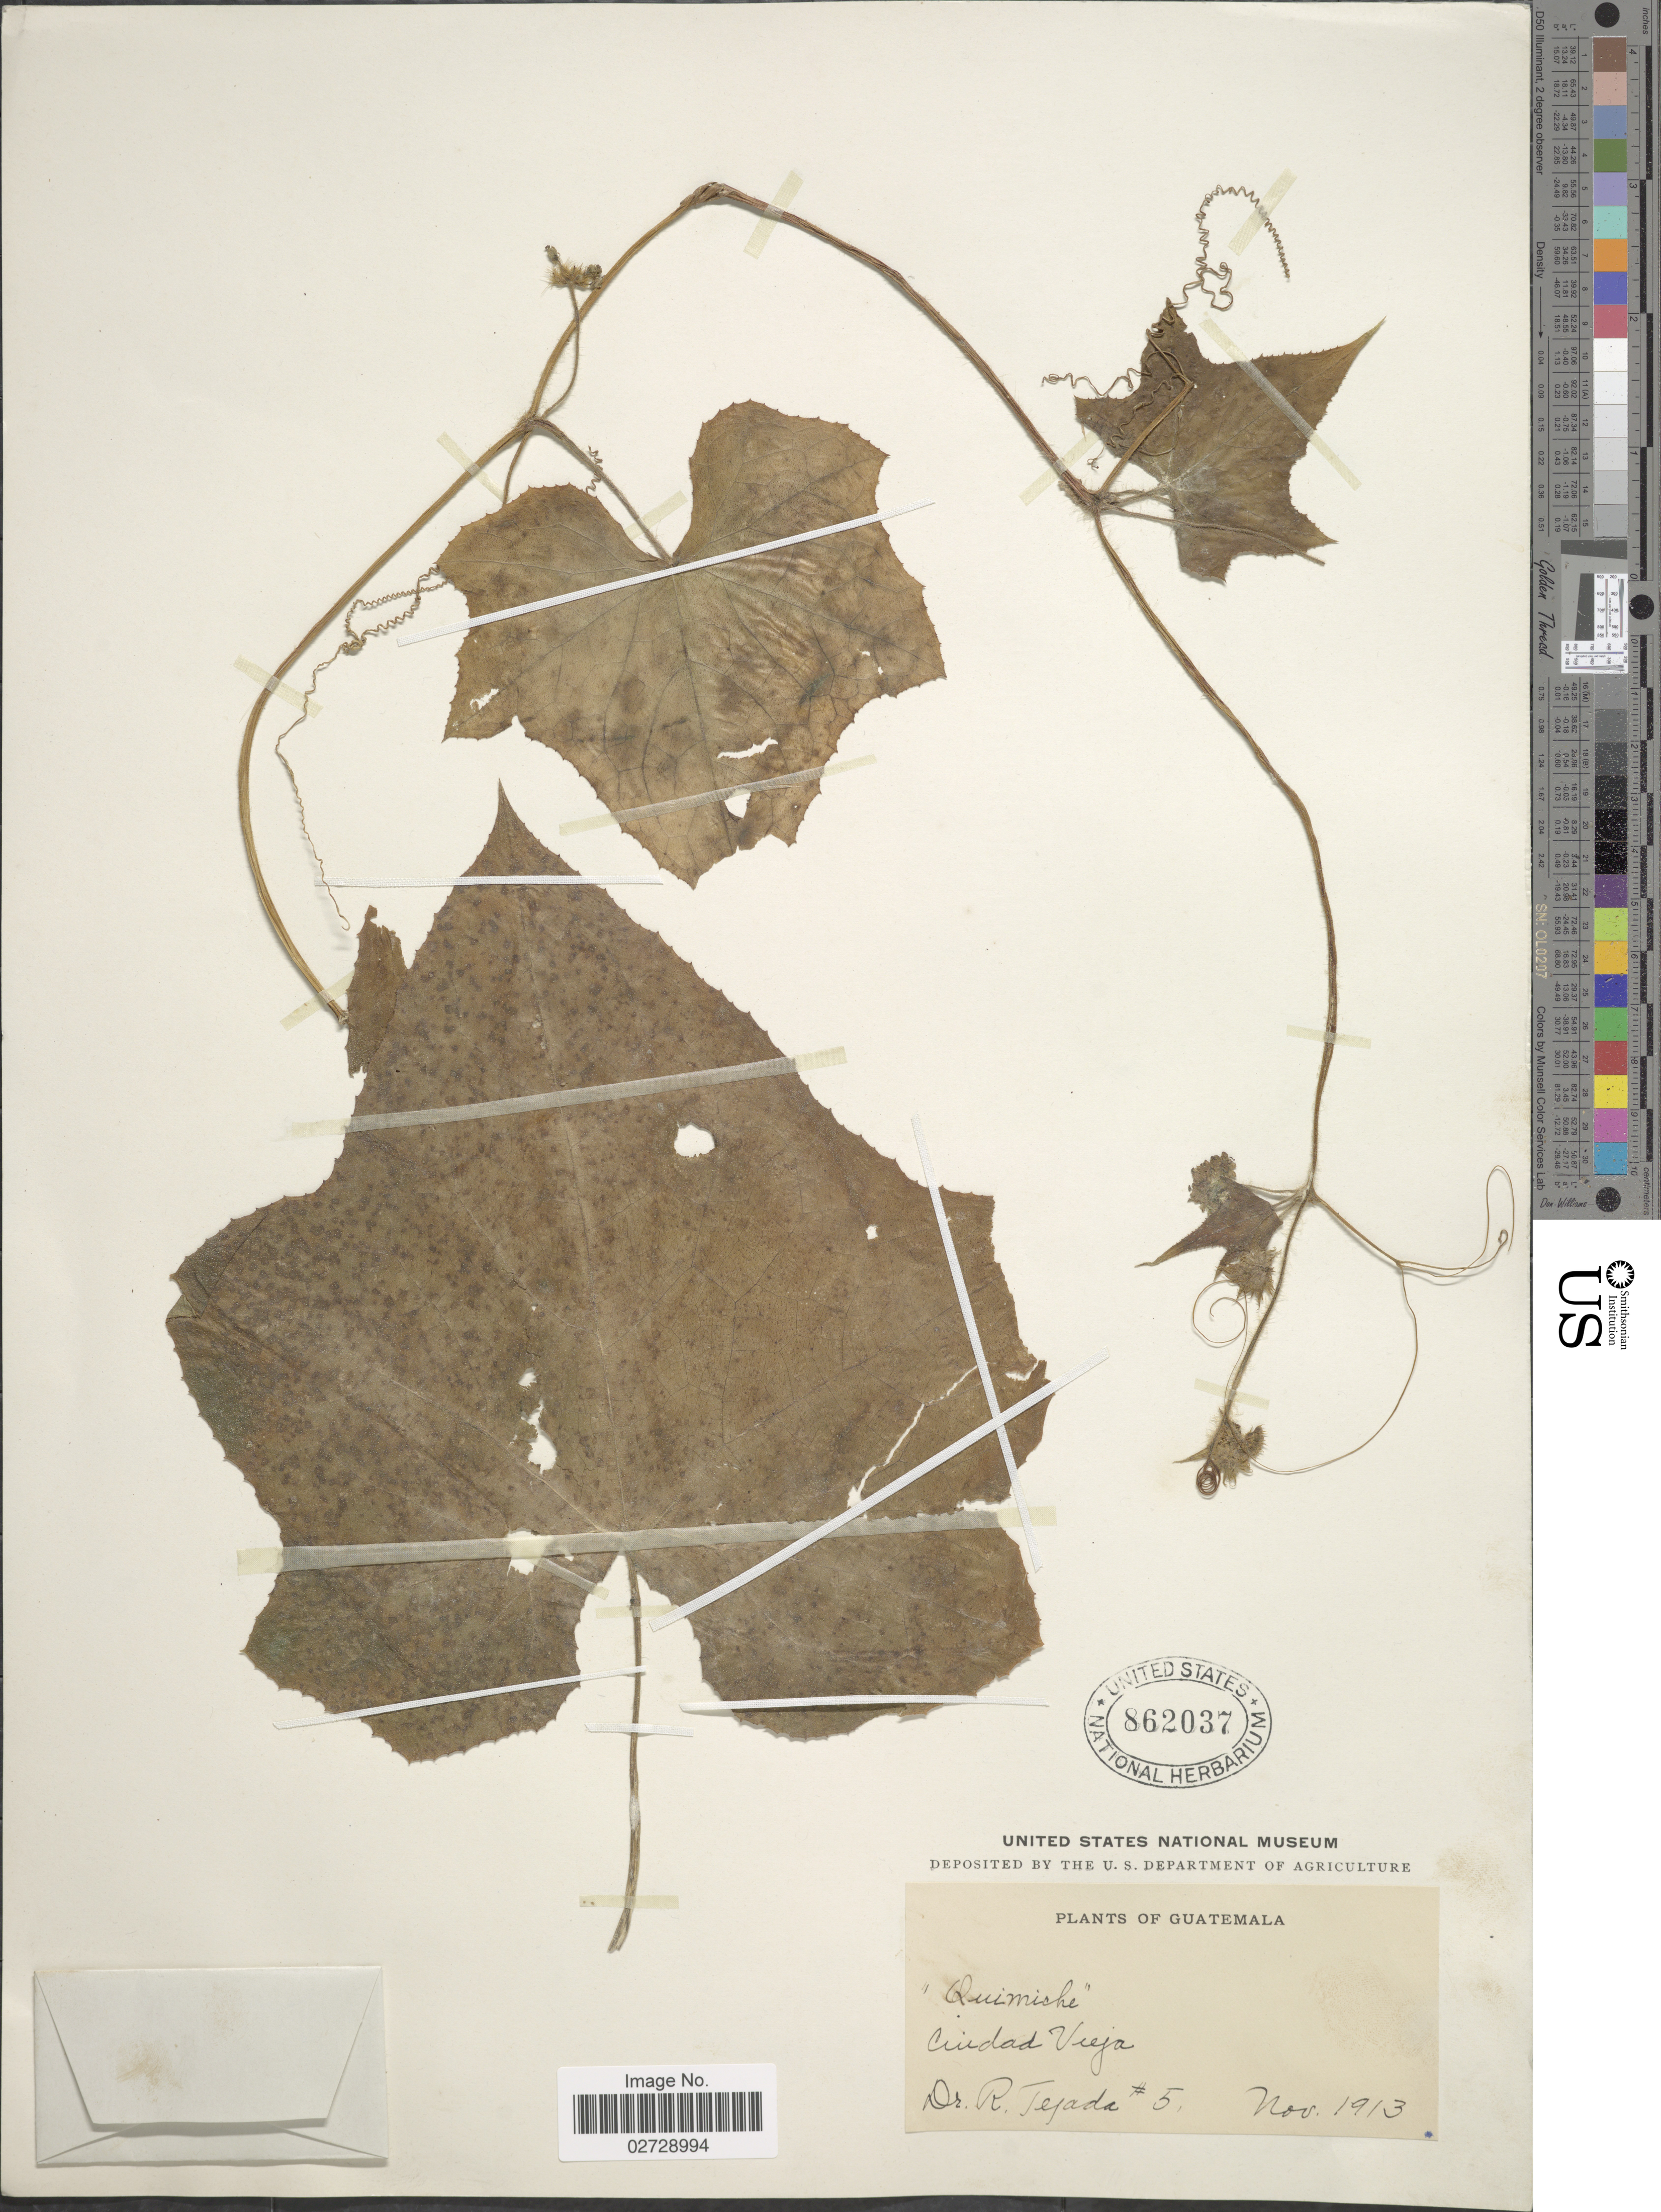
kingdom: Plantae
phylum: Tracheophyta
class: Magnoliopsida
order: Cucurbitales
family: Cucurbitaceae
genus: Sicyos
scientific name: Sicyos sp.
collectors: R. Tejada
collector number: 5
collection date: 1913-11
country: Guatemala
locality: Ciudad Vieja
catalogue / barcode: US 862037